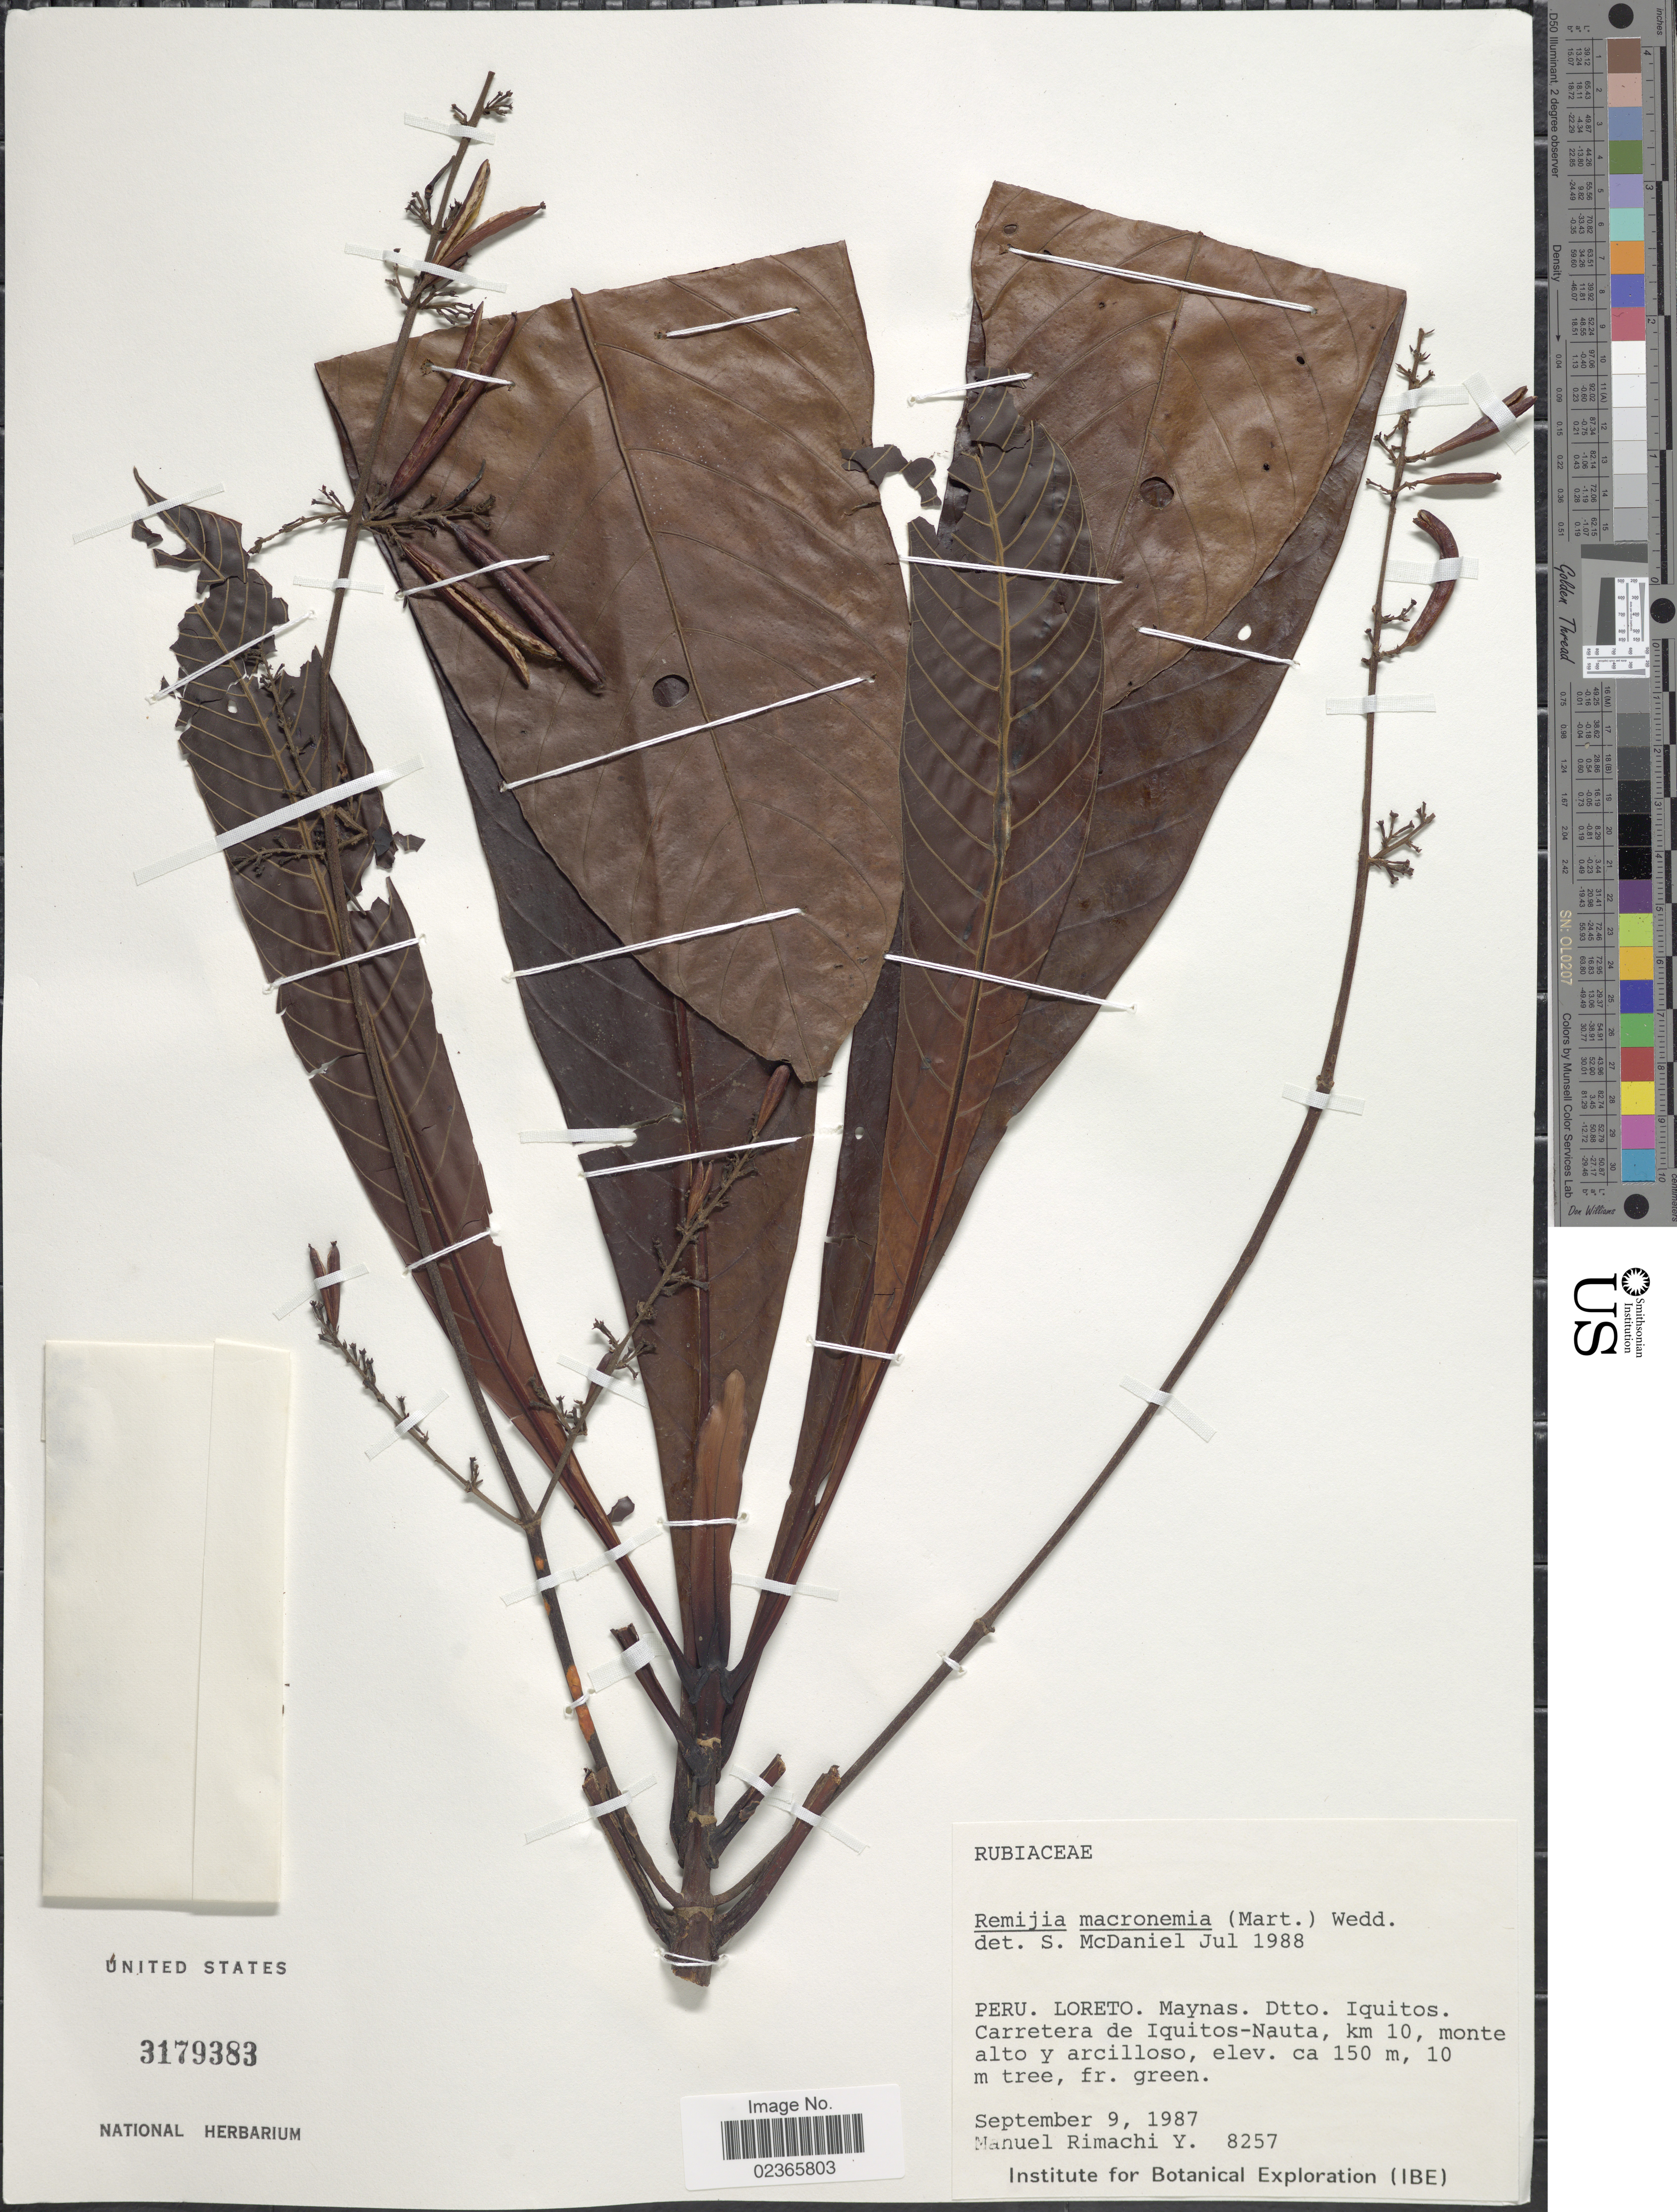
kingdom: Plantae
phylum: Tracheophyta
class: Magnoliopsida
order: Gentianales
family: Rubiaceae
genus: Remijia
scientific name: Remijia macrocnemia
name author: (Mart.) Wedd.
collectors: M. Rimachi Y.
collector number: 8257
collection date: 1987-09-09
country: Peru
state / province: Loreto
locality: Maynas. Dtto. Iquitos. Carretera Iquitos-Nauta, km 10, monte alto y arcilloso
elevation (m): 150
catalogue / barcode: US 3179383